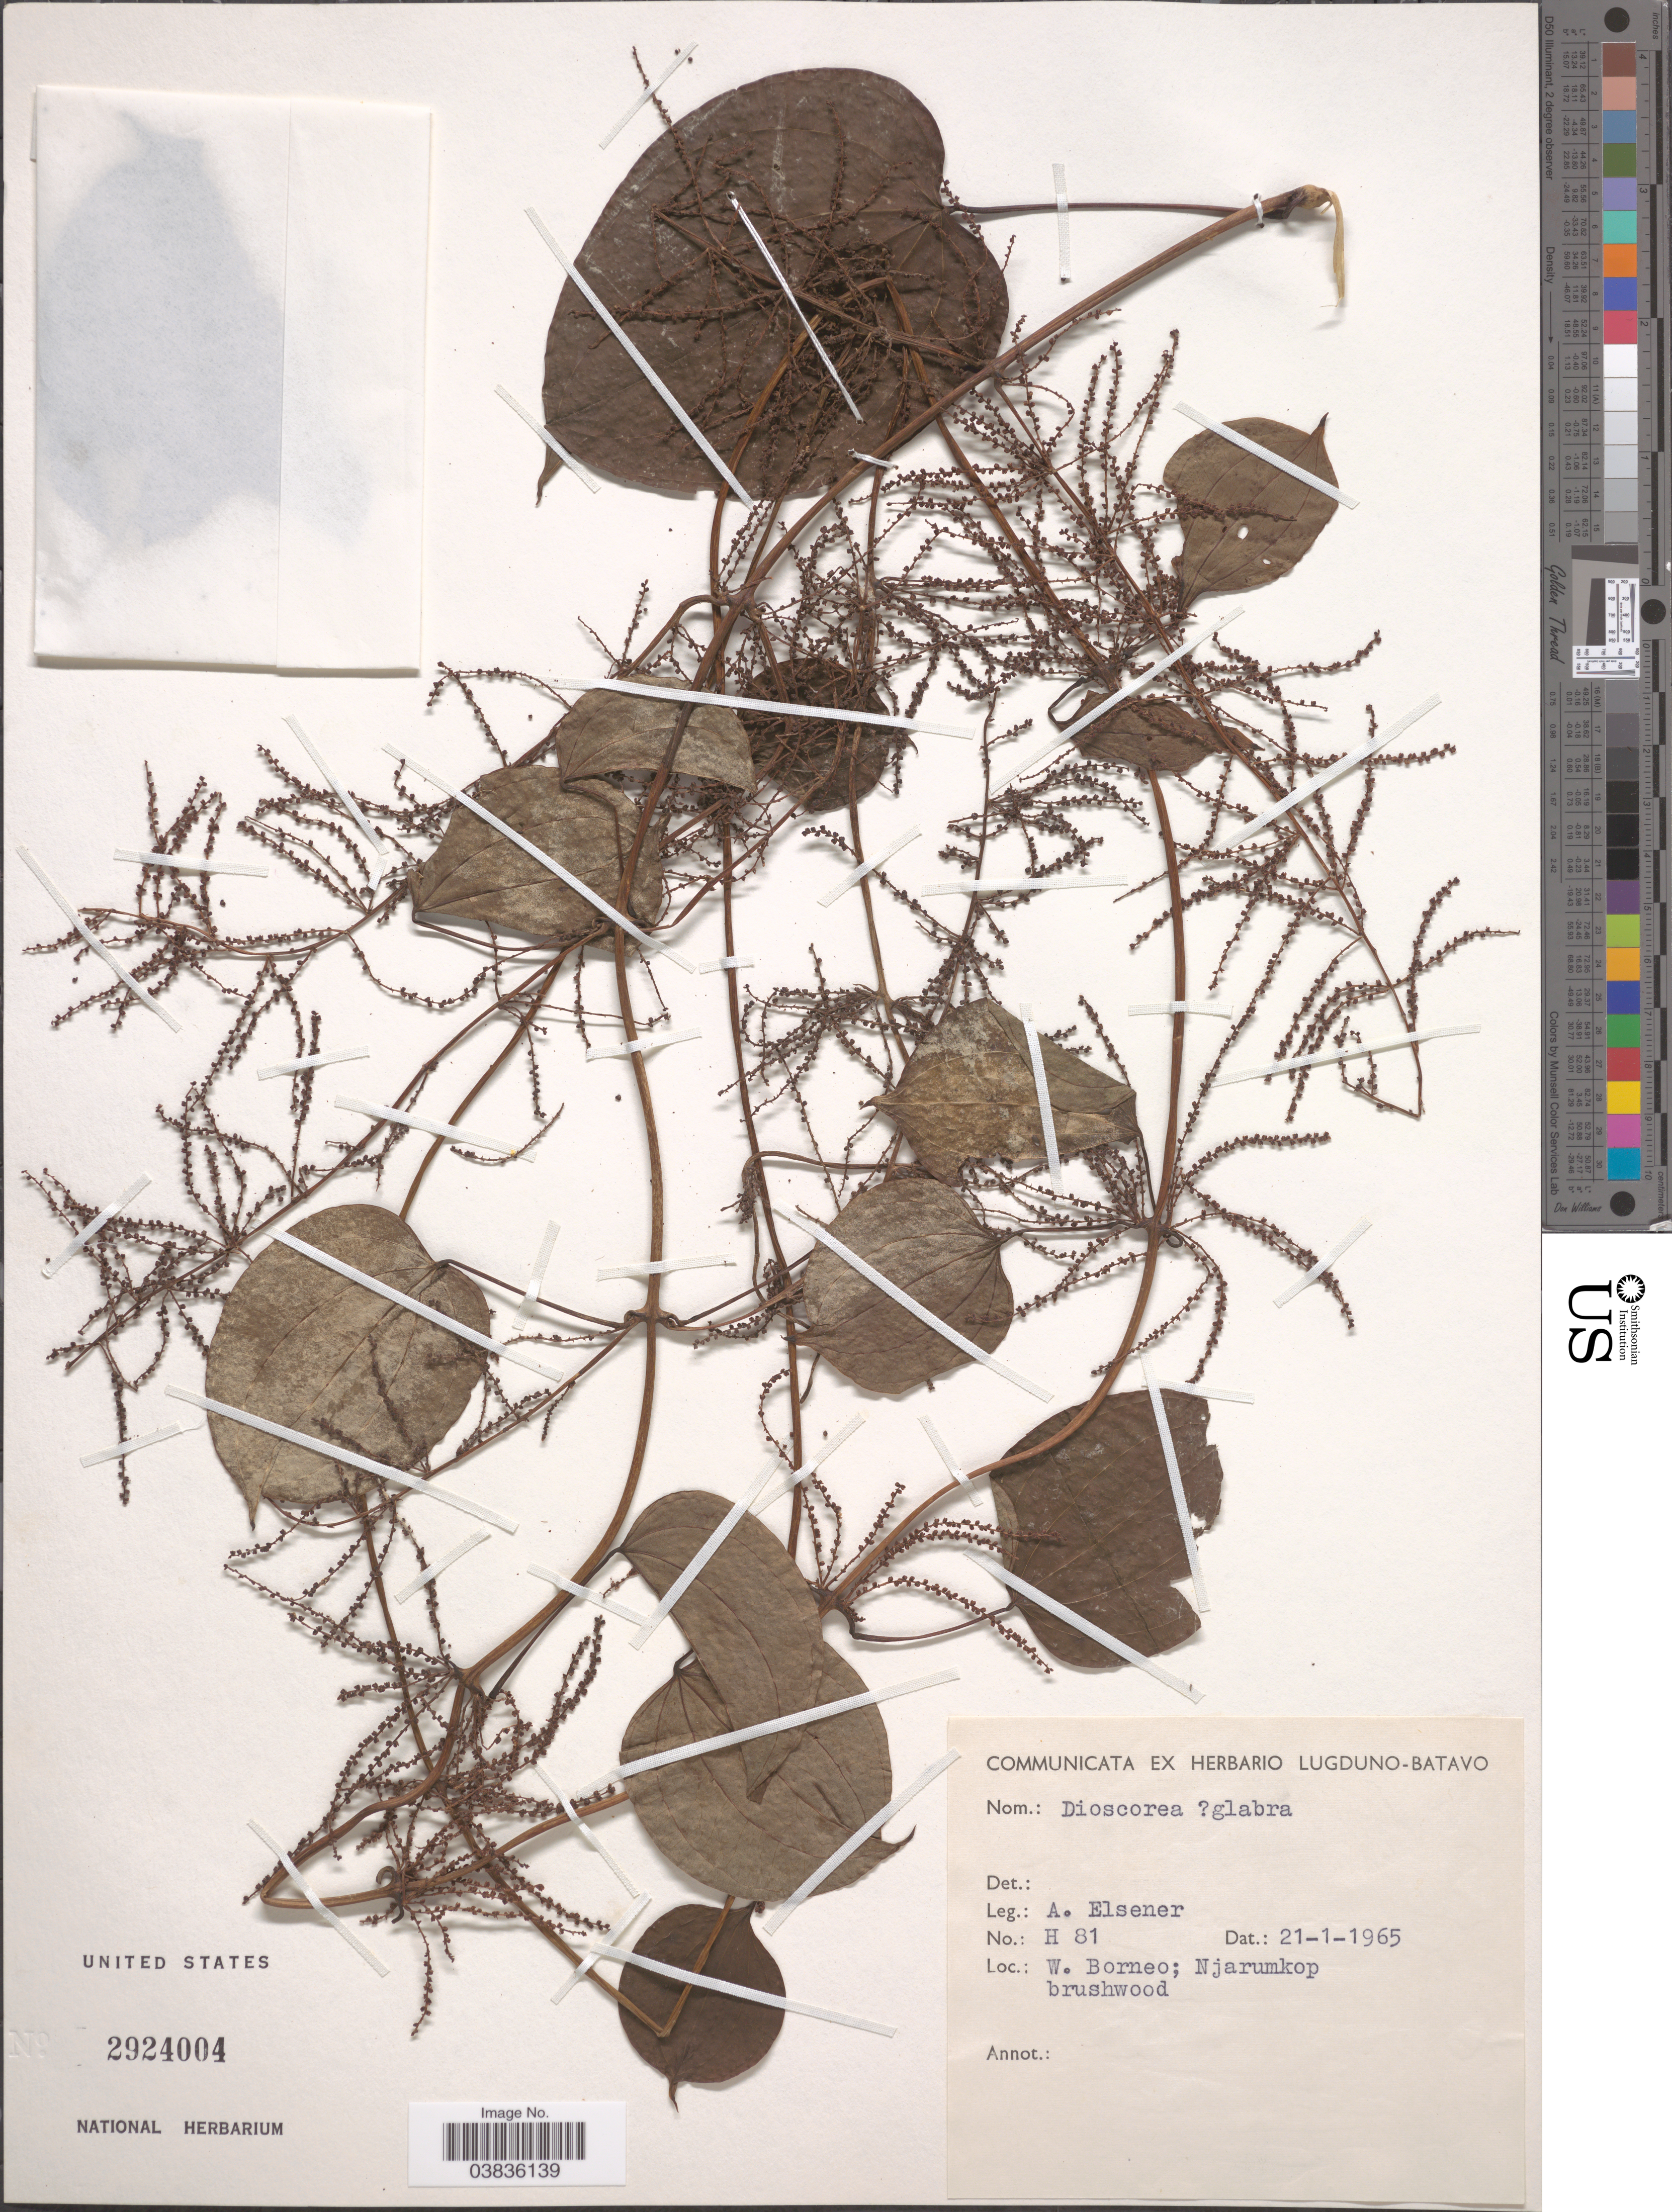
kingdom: Plantae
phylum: Tracheophyta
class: Liliopsida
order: Dioscoreales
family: Dioscoreaceae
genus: Dioscorea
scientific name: Dioscorea glabra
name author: Roxb.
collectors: A. Elsener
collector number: H 81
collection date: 1965-01-21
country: Indonesia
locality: W. Borneo; Njarumkop.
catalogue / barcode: US 2924004